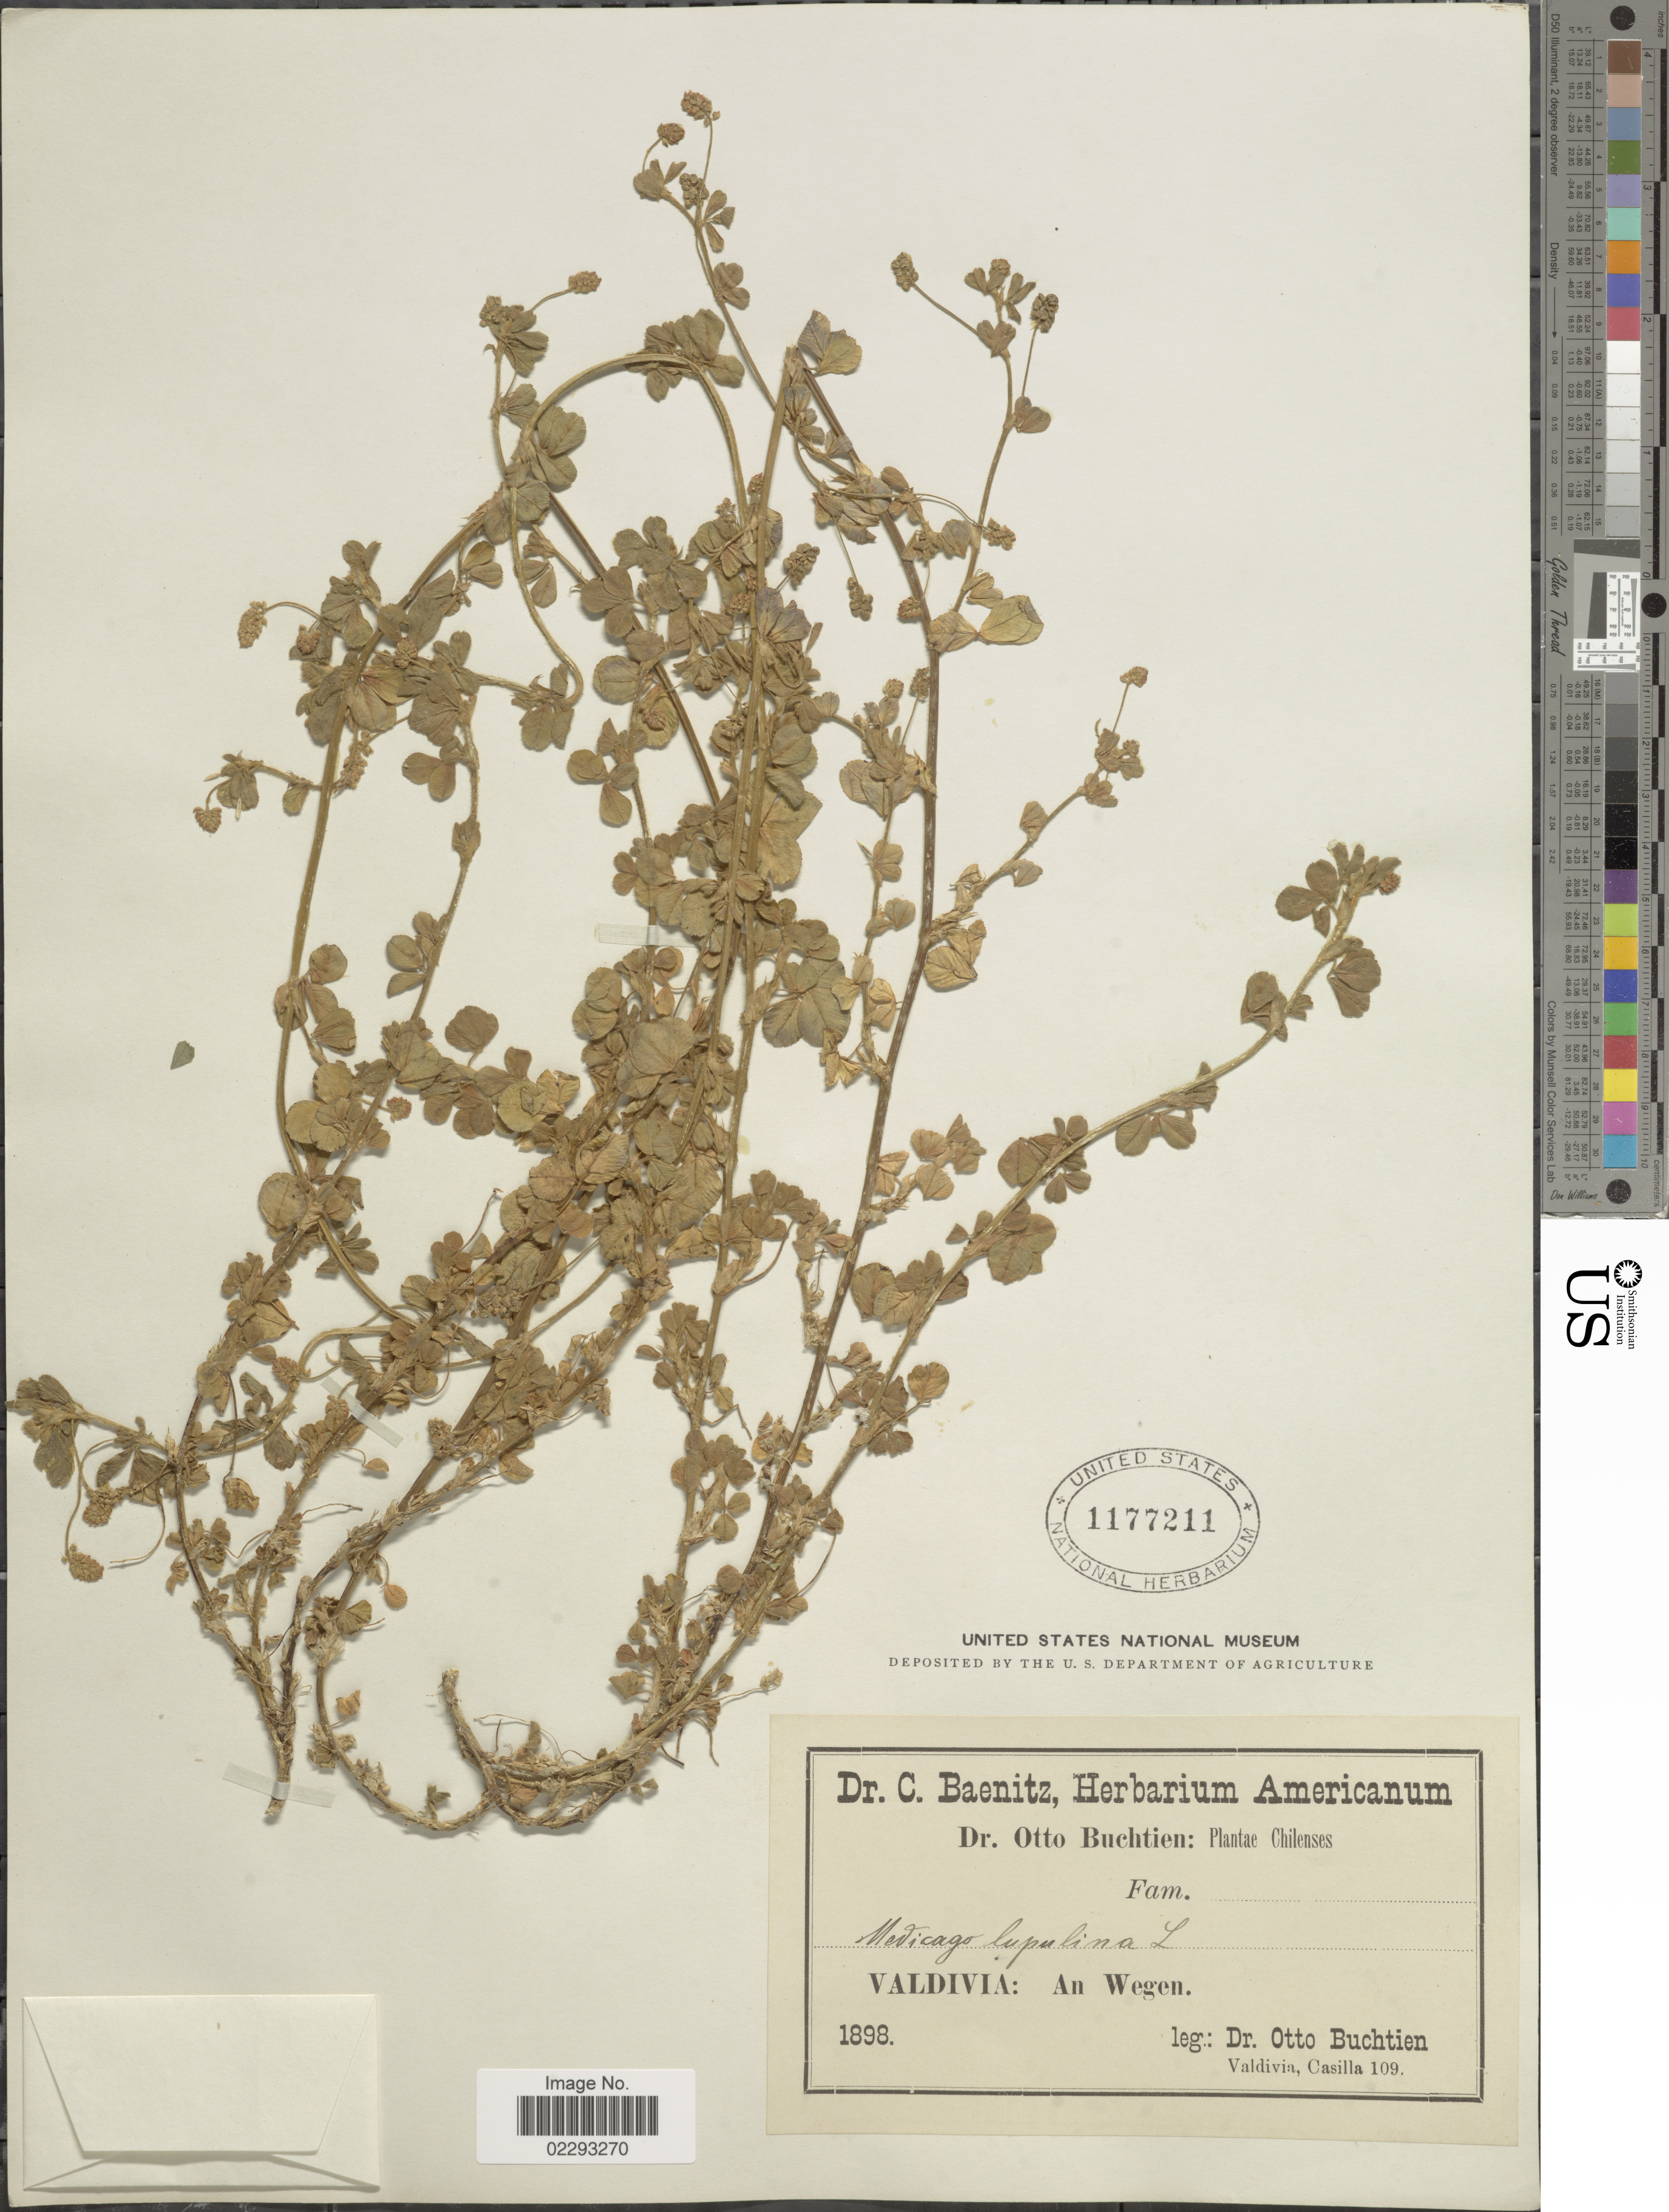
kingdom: Plantae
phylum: Tracheophyta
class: Magnoliopsida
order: Fabales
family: Fabaceae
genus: Medicago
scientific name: Medicago lupulina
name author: L.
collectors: O. Buchtien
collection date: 1898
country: Chile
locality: Valdivia: An Wegen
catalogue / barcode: US 1177211